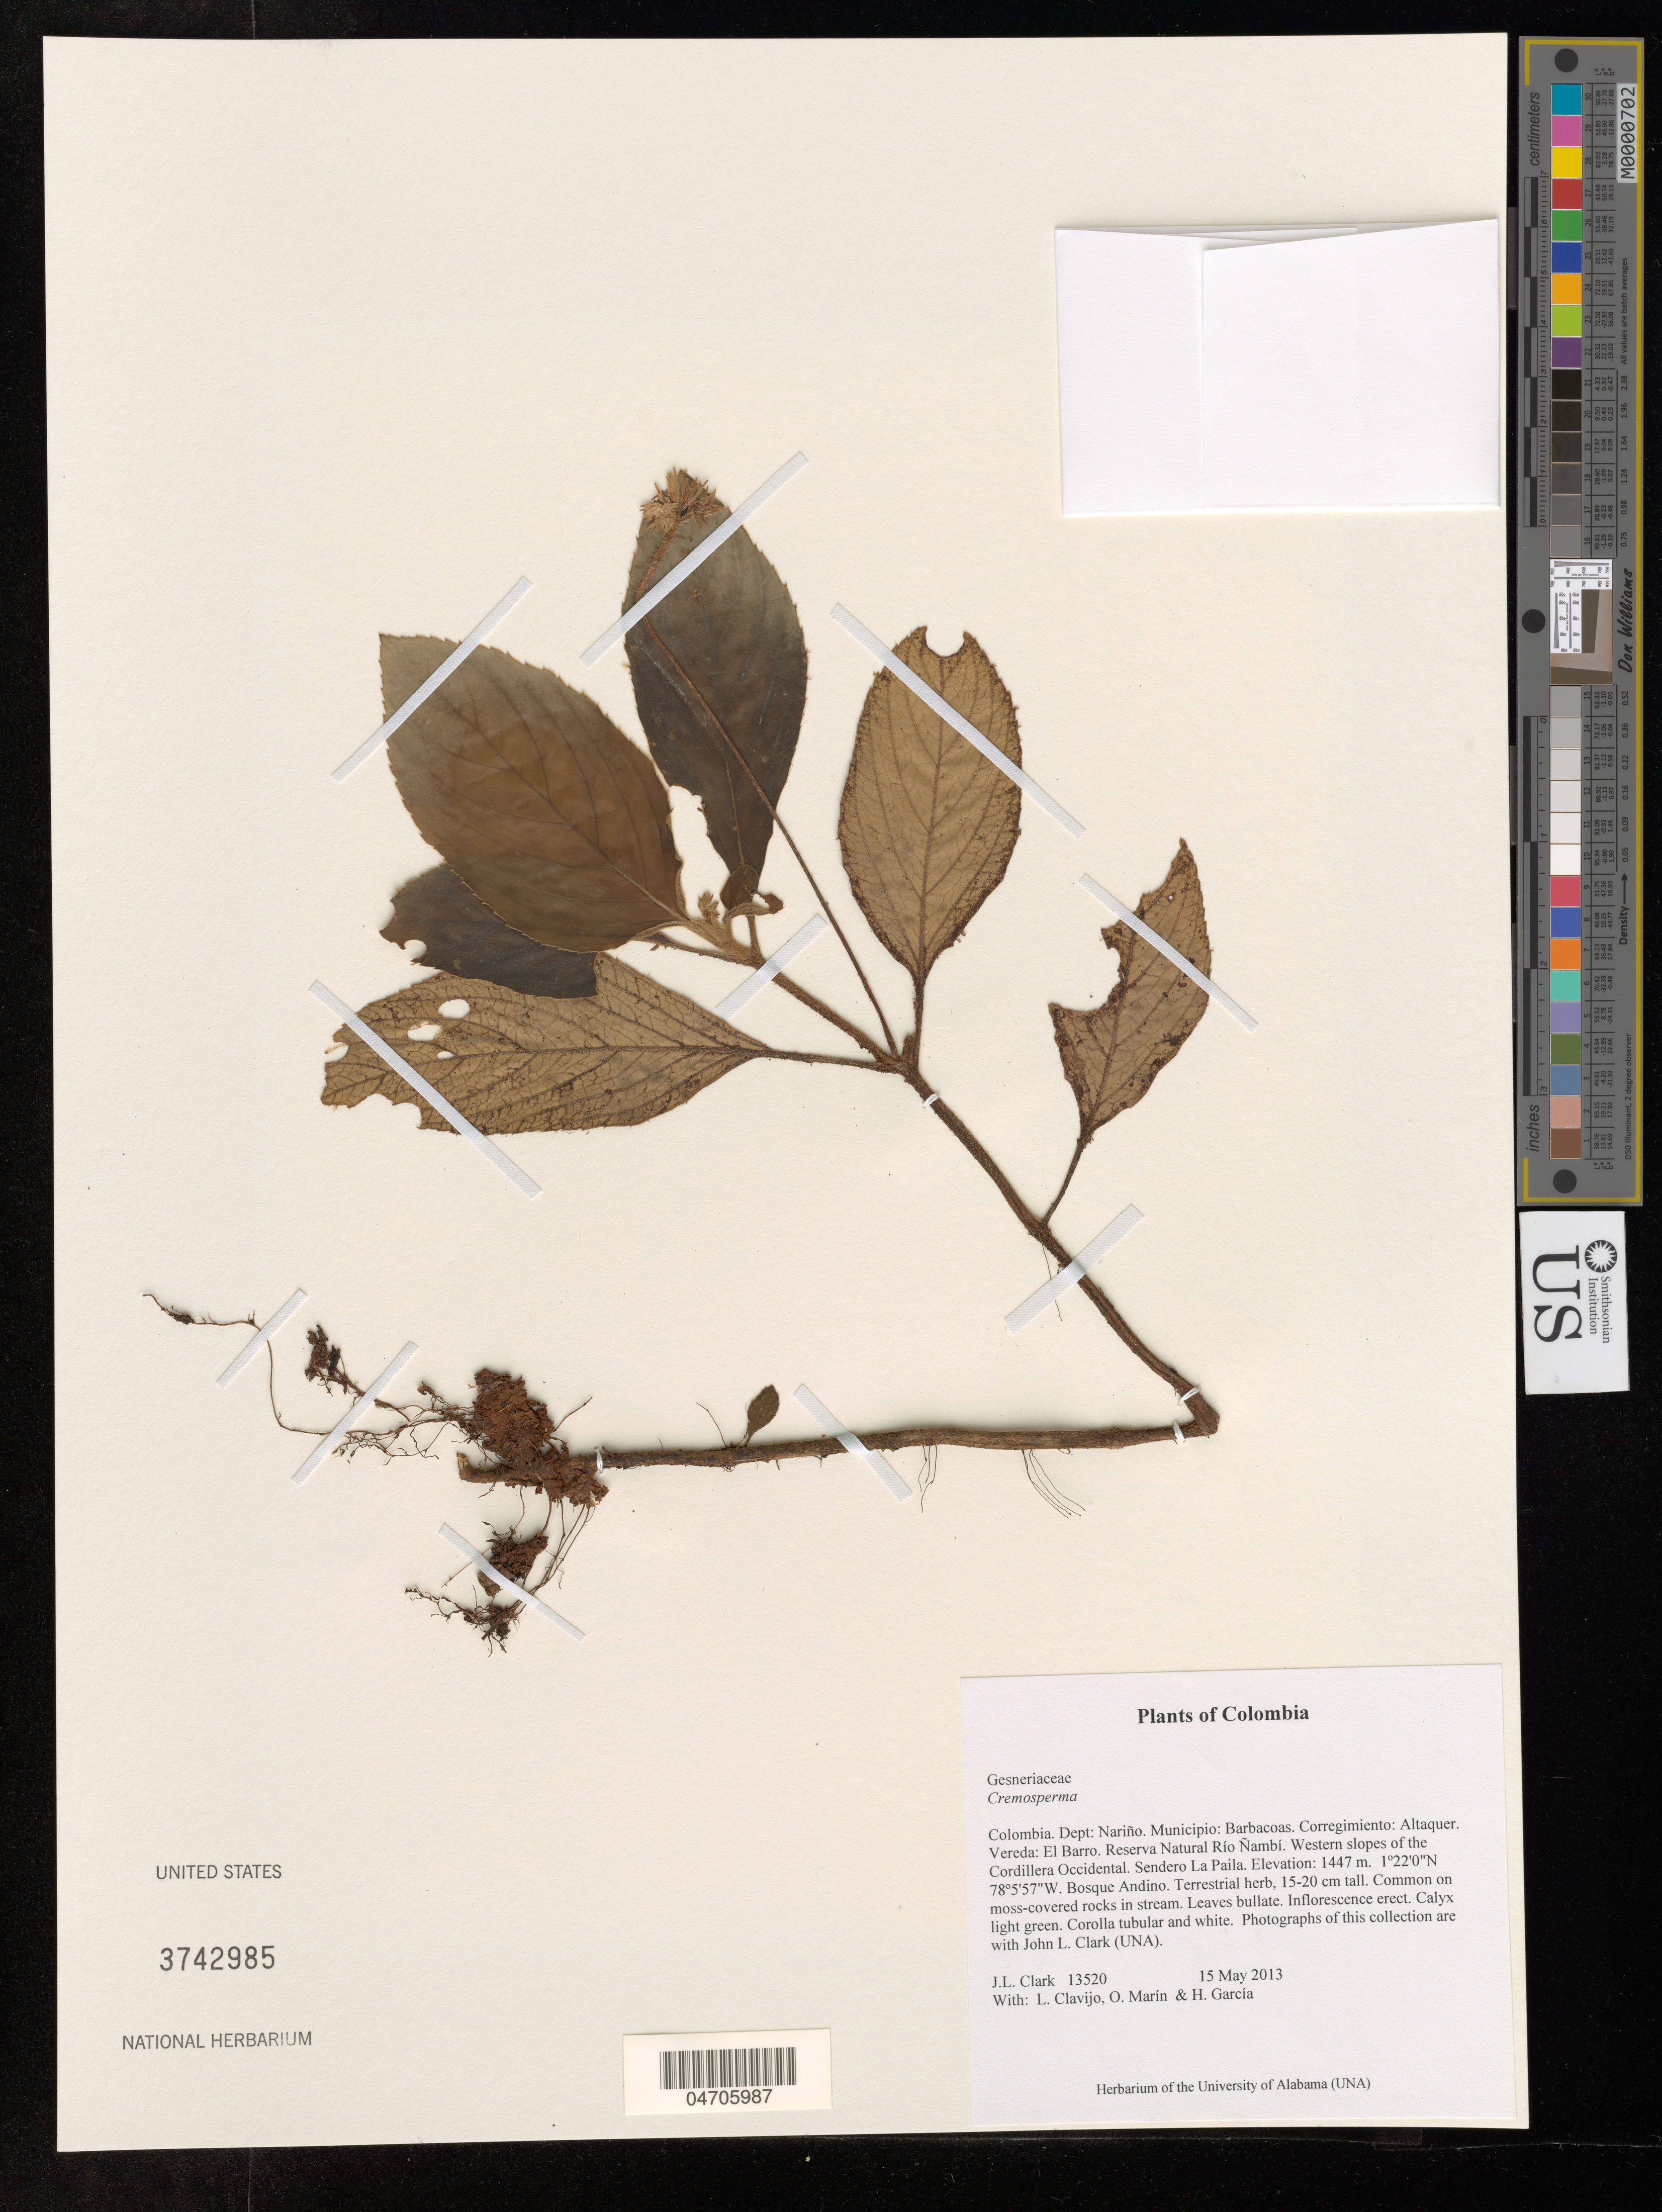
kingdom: Plantae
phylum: Tracheophyta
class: Magnoliopsida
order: Lamiales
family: Gesneriaceae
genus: Cremosperma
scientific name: Cremosperma sp.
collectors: J. L. Clark, L. Clavijo, O. Marín & H. Garcia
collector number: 13520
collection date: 2013-05-15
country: Colombia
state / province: Nariño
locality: Dept: Nariño. Municipio: Barbacoas. Corregimiento: Altaquer. Vereda: El Barro. Reserva Natural Río Ñambí. Western slopes of the Cordillera Occidental. Sendero La Paila.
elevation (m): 1447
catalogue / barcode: US 3742985